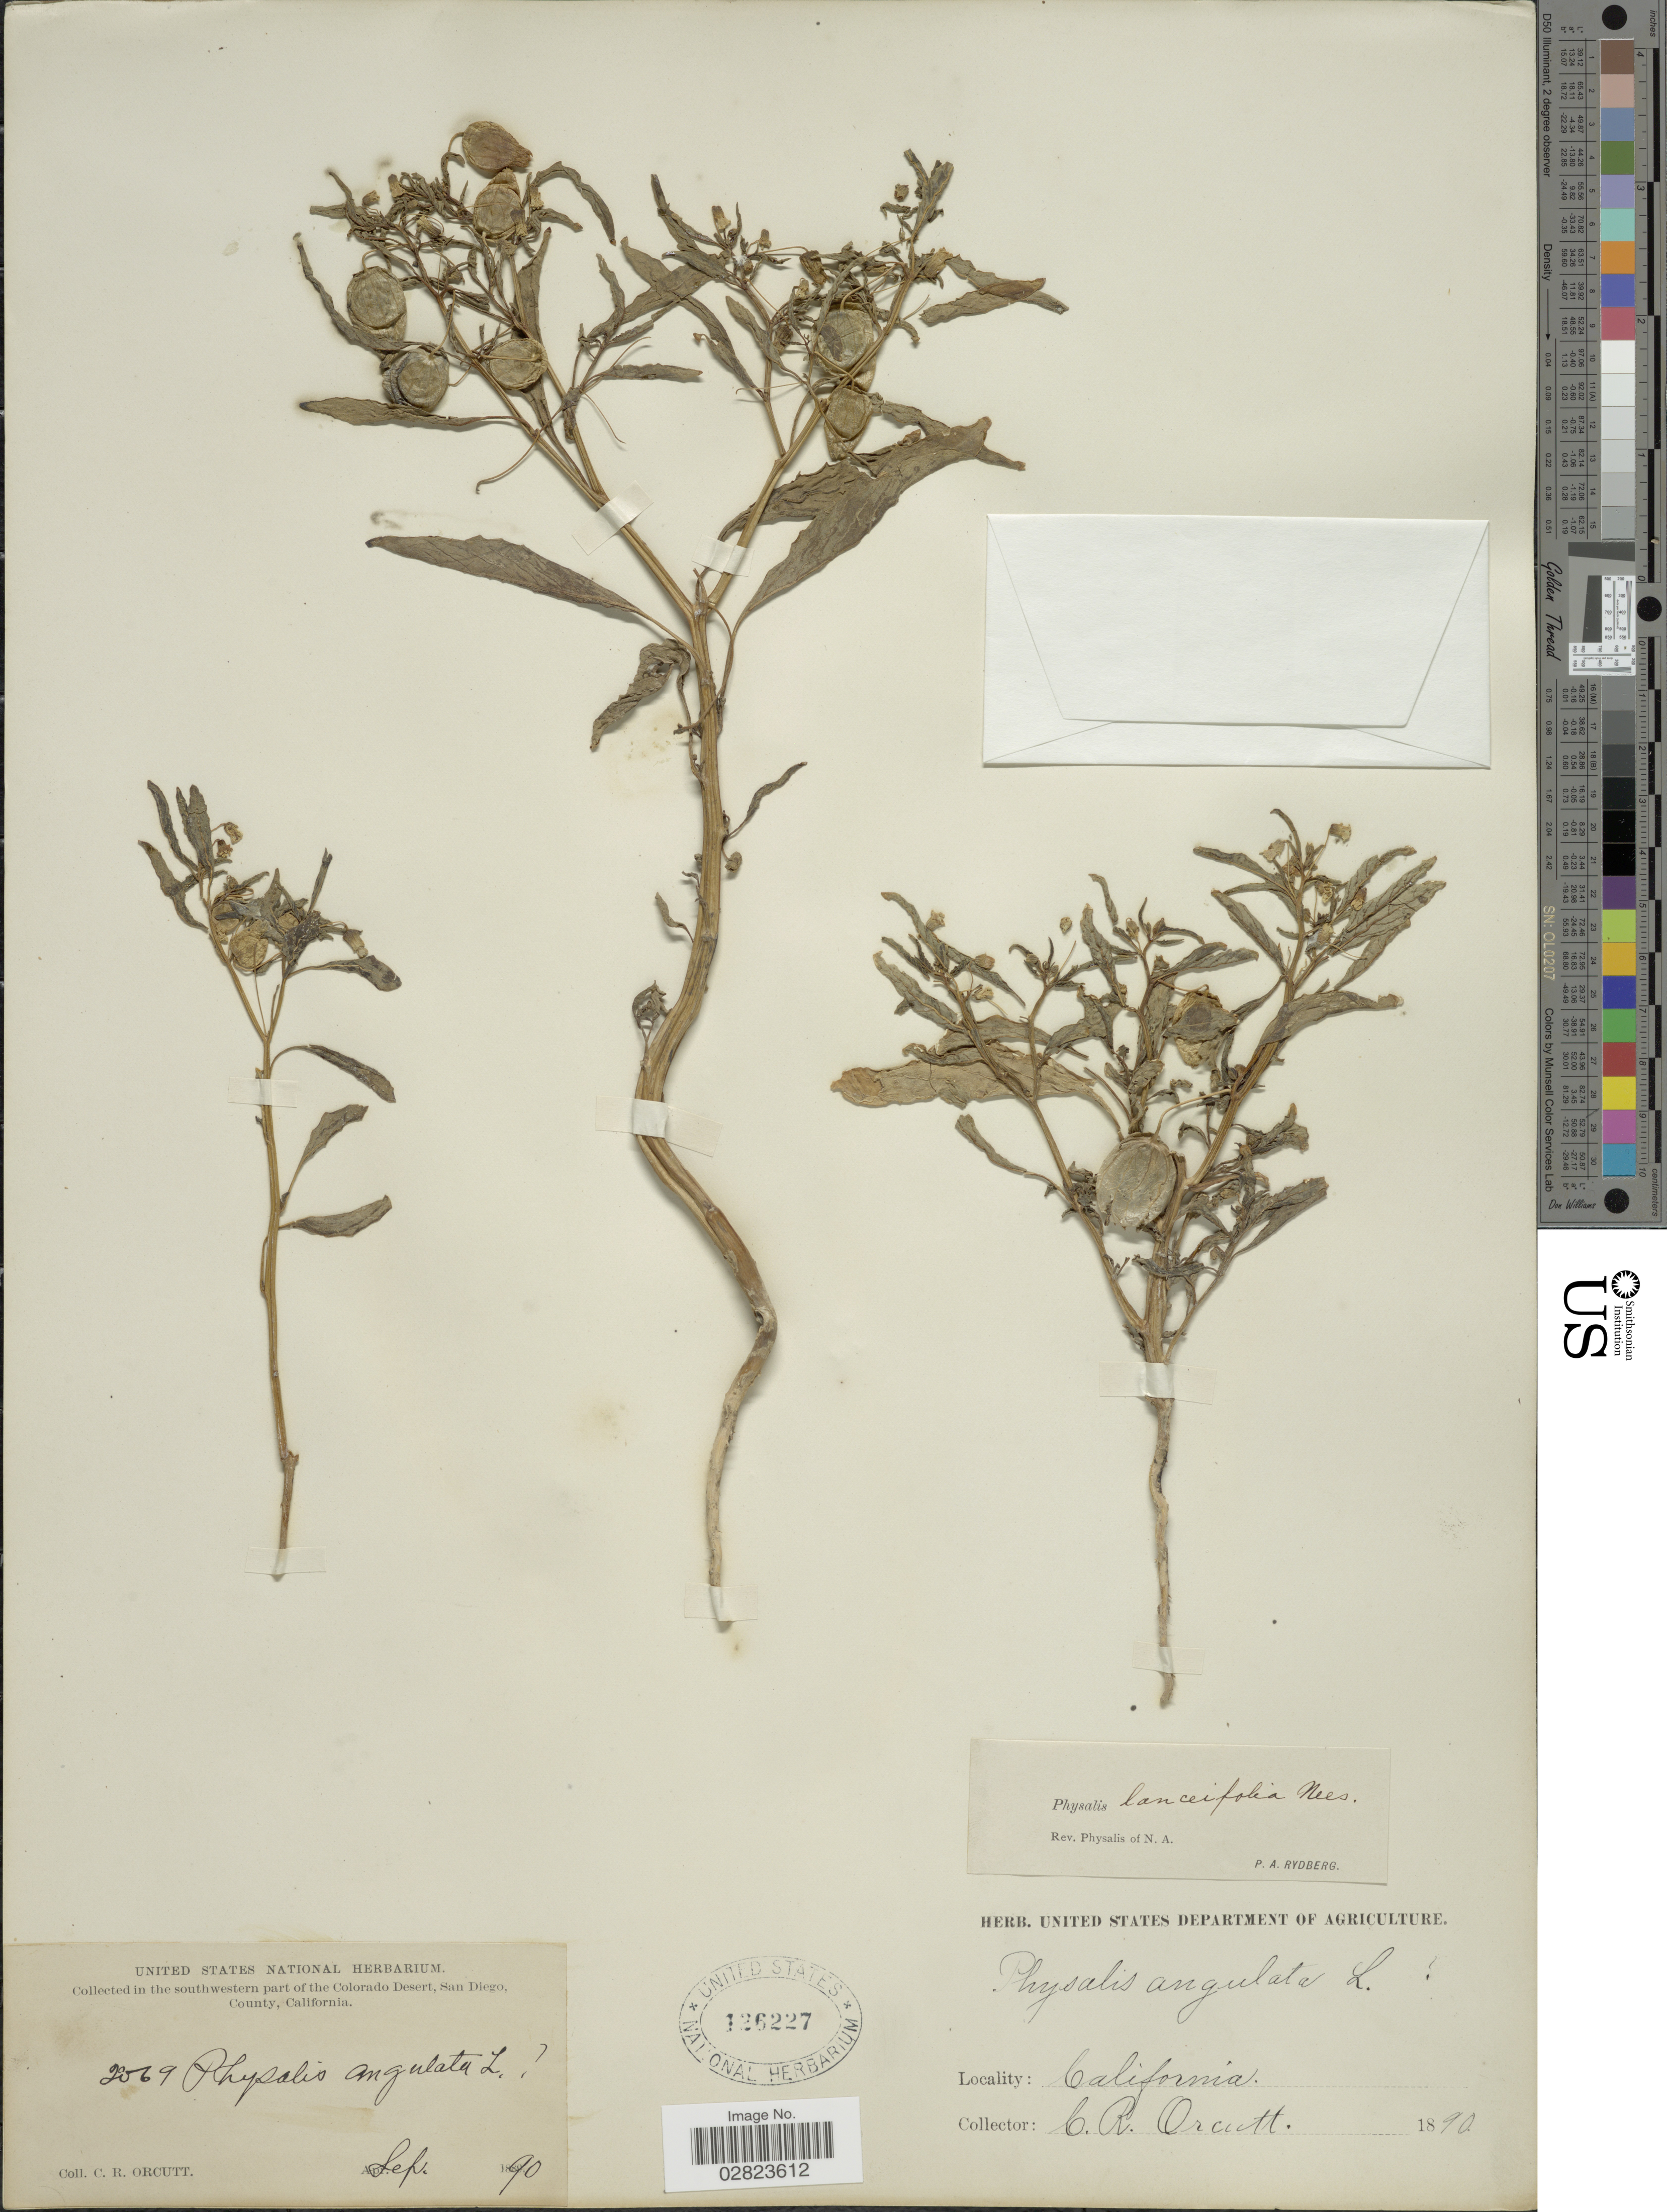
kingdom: Plantae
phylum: Tracheophyta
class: Magnoliopsida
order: Solanales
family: Solanaceae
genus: Physalis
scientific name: Physalis lanceifolia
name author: Nees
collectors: C. R. Orcutt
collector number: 2069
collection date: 1890-09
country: United States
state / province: California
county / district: San Diego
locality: Collected in the southwestern part of the Colorado Desert, San Diego County.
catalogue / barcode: US 126227